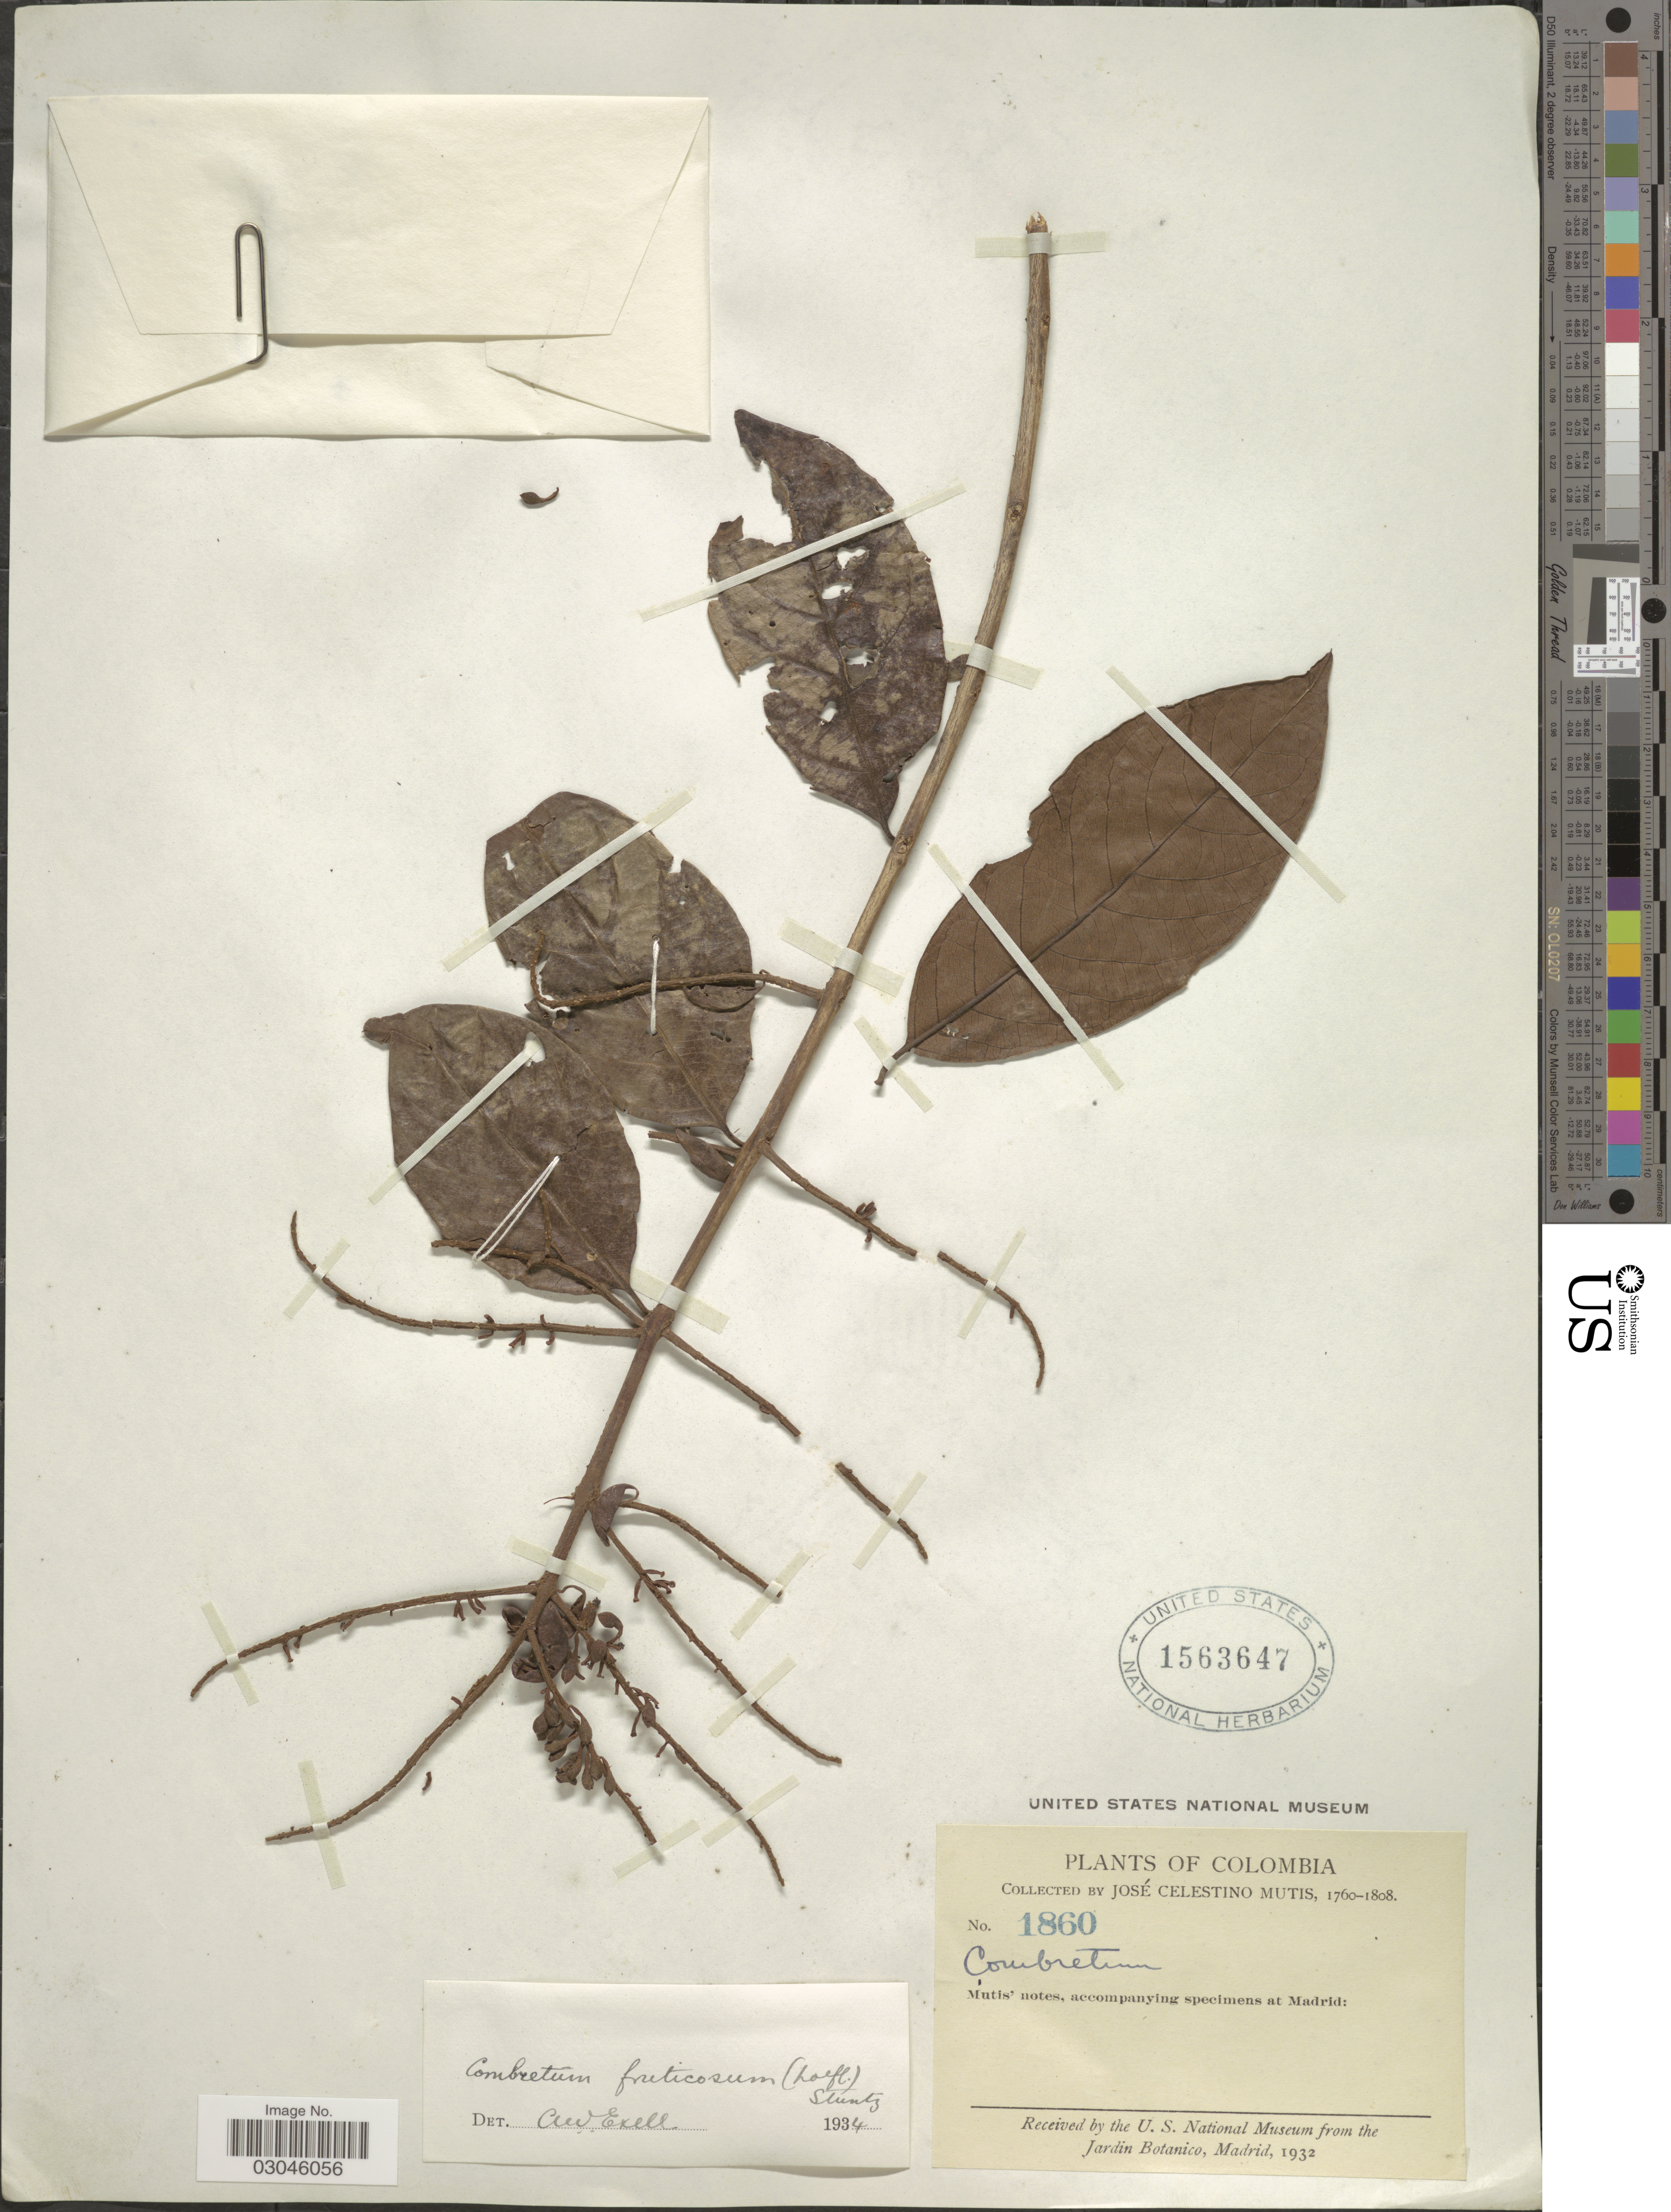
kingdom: Plantae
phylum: Tracheophyta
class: Magnoliopsida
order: Myrtales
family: Combretaceae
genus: Combretum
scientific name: Combretum fruticosum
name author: (Loefl.) Stuntz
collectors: J. C. B. Mutis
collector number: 1860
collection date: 1760/1808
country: Colombia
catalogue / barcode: US 1563647